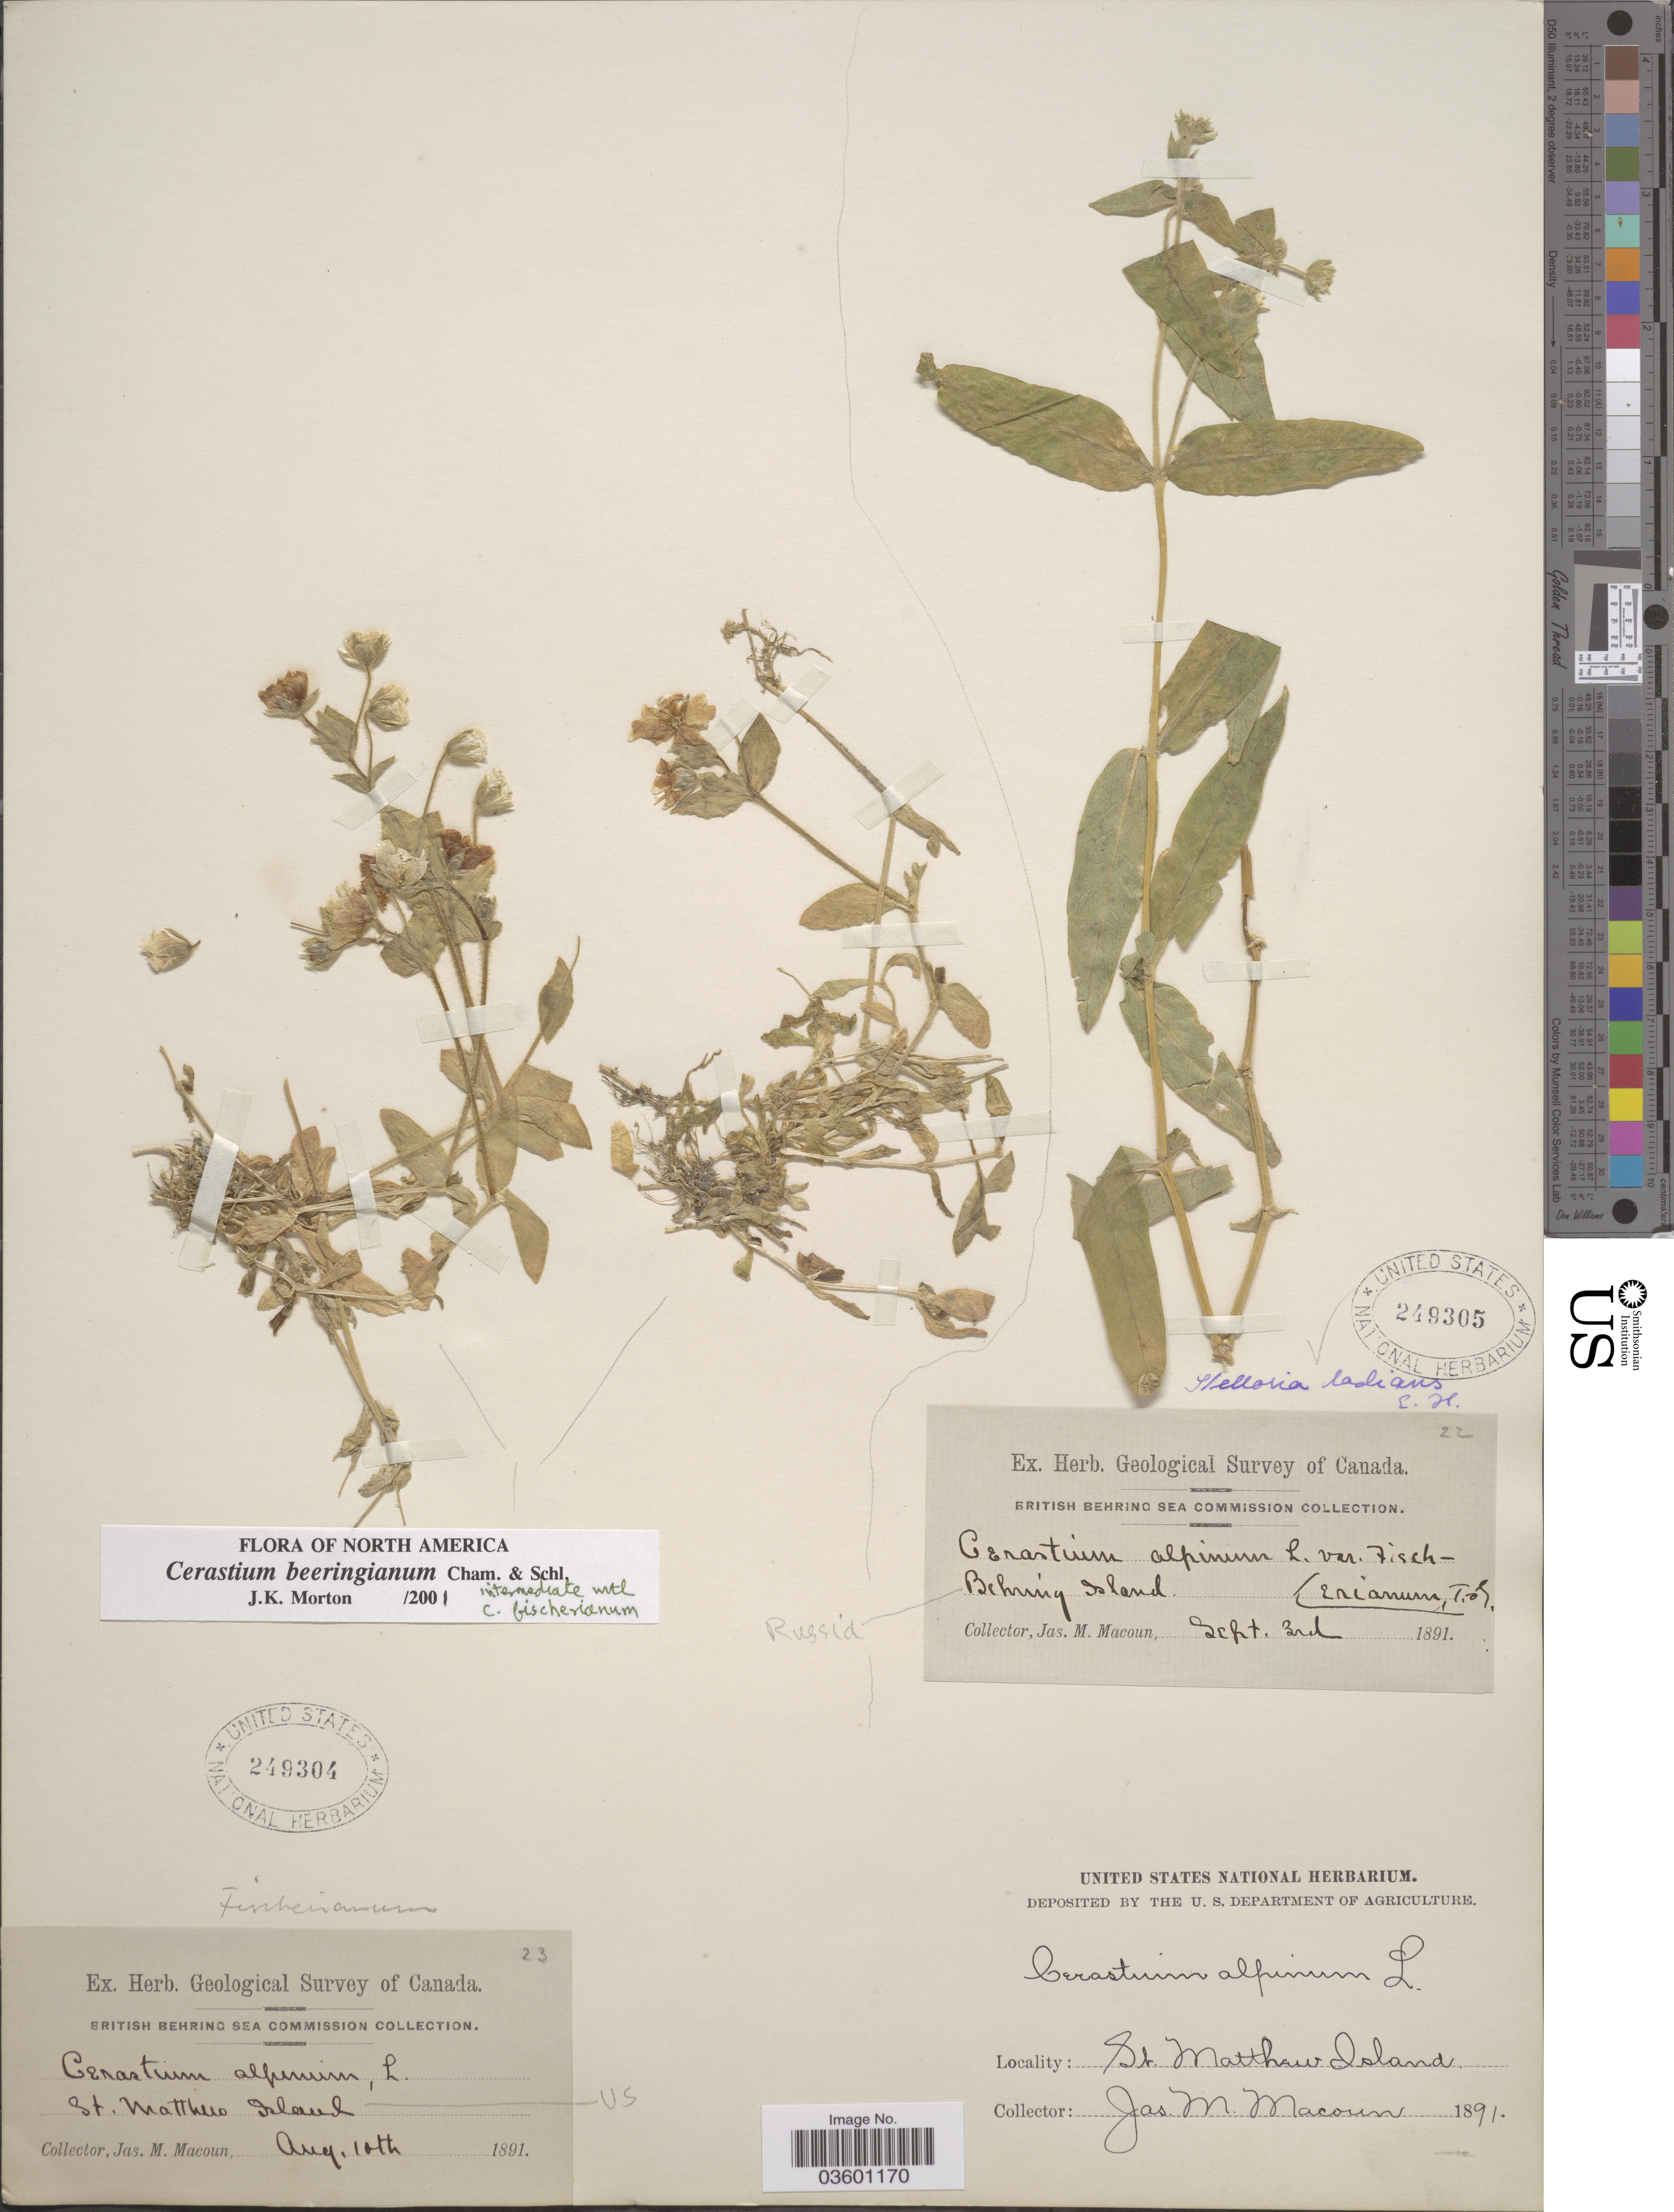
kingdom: Plantae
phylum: Tracheophyta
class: Magnoliopsida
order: Caryophyllales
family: Caryophyllaceae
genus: Cerastium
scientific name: Cerastium arvense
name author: L.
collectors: J. M. Macoun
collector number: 22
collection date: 1891-09-03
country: Russian Federation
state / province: Kamchatka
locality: British Behring Sea. Behring Island. Russia.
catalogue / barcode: US 249305-2